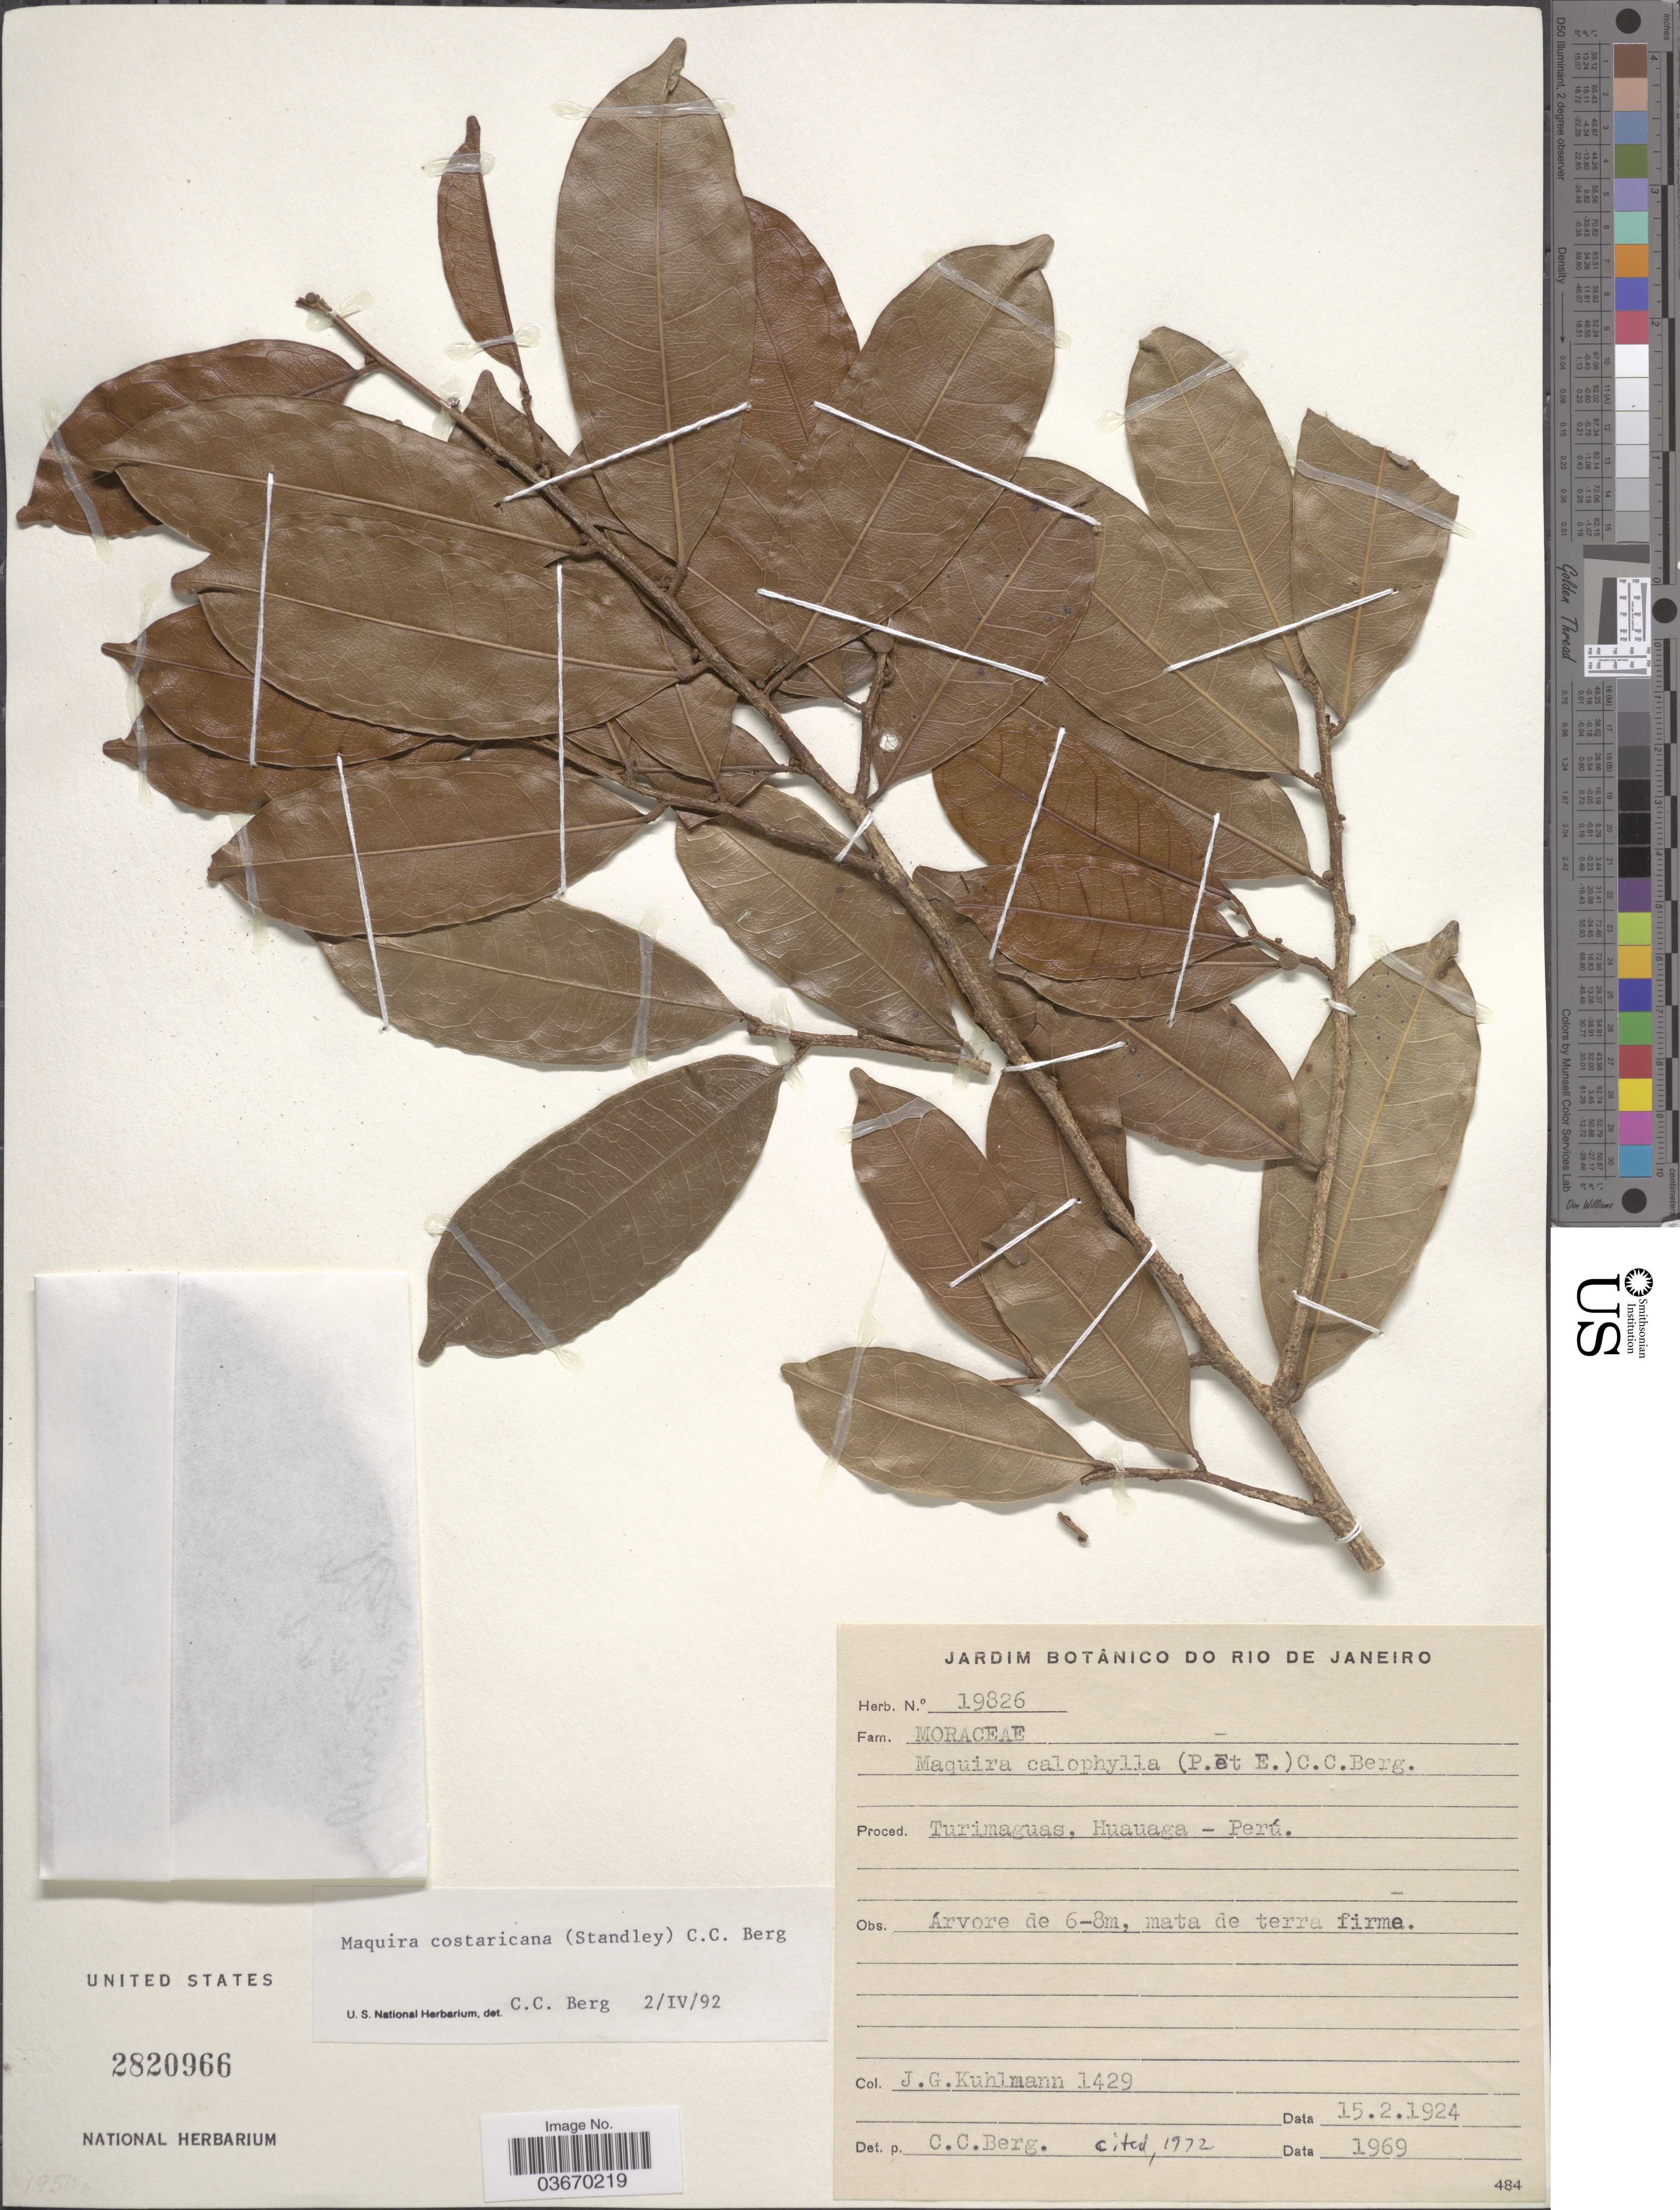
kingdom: Plantae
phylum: Tracheophyta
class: Magnoliopsida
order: Rosales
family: Moraceae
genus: Maquira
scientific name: Maquira costaricana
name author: (Standl.) C.C. Berg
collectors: J. G. Kuhlmann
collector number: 1429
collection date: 1924-02-15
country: Peru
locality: Turimaguas, Huauaga - Perú.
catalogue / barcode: US 2820966